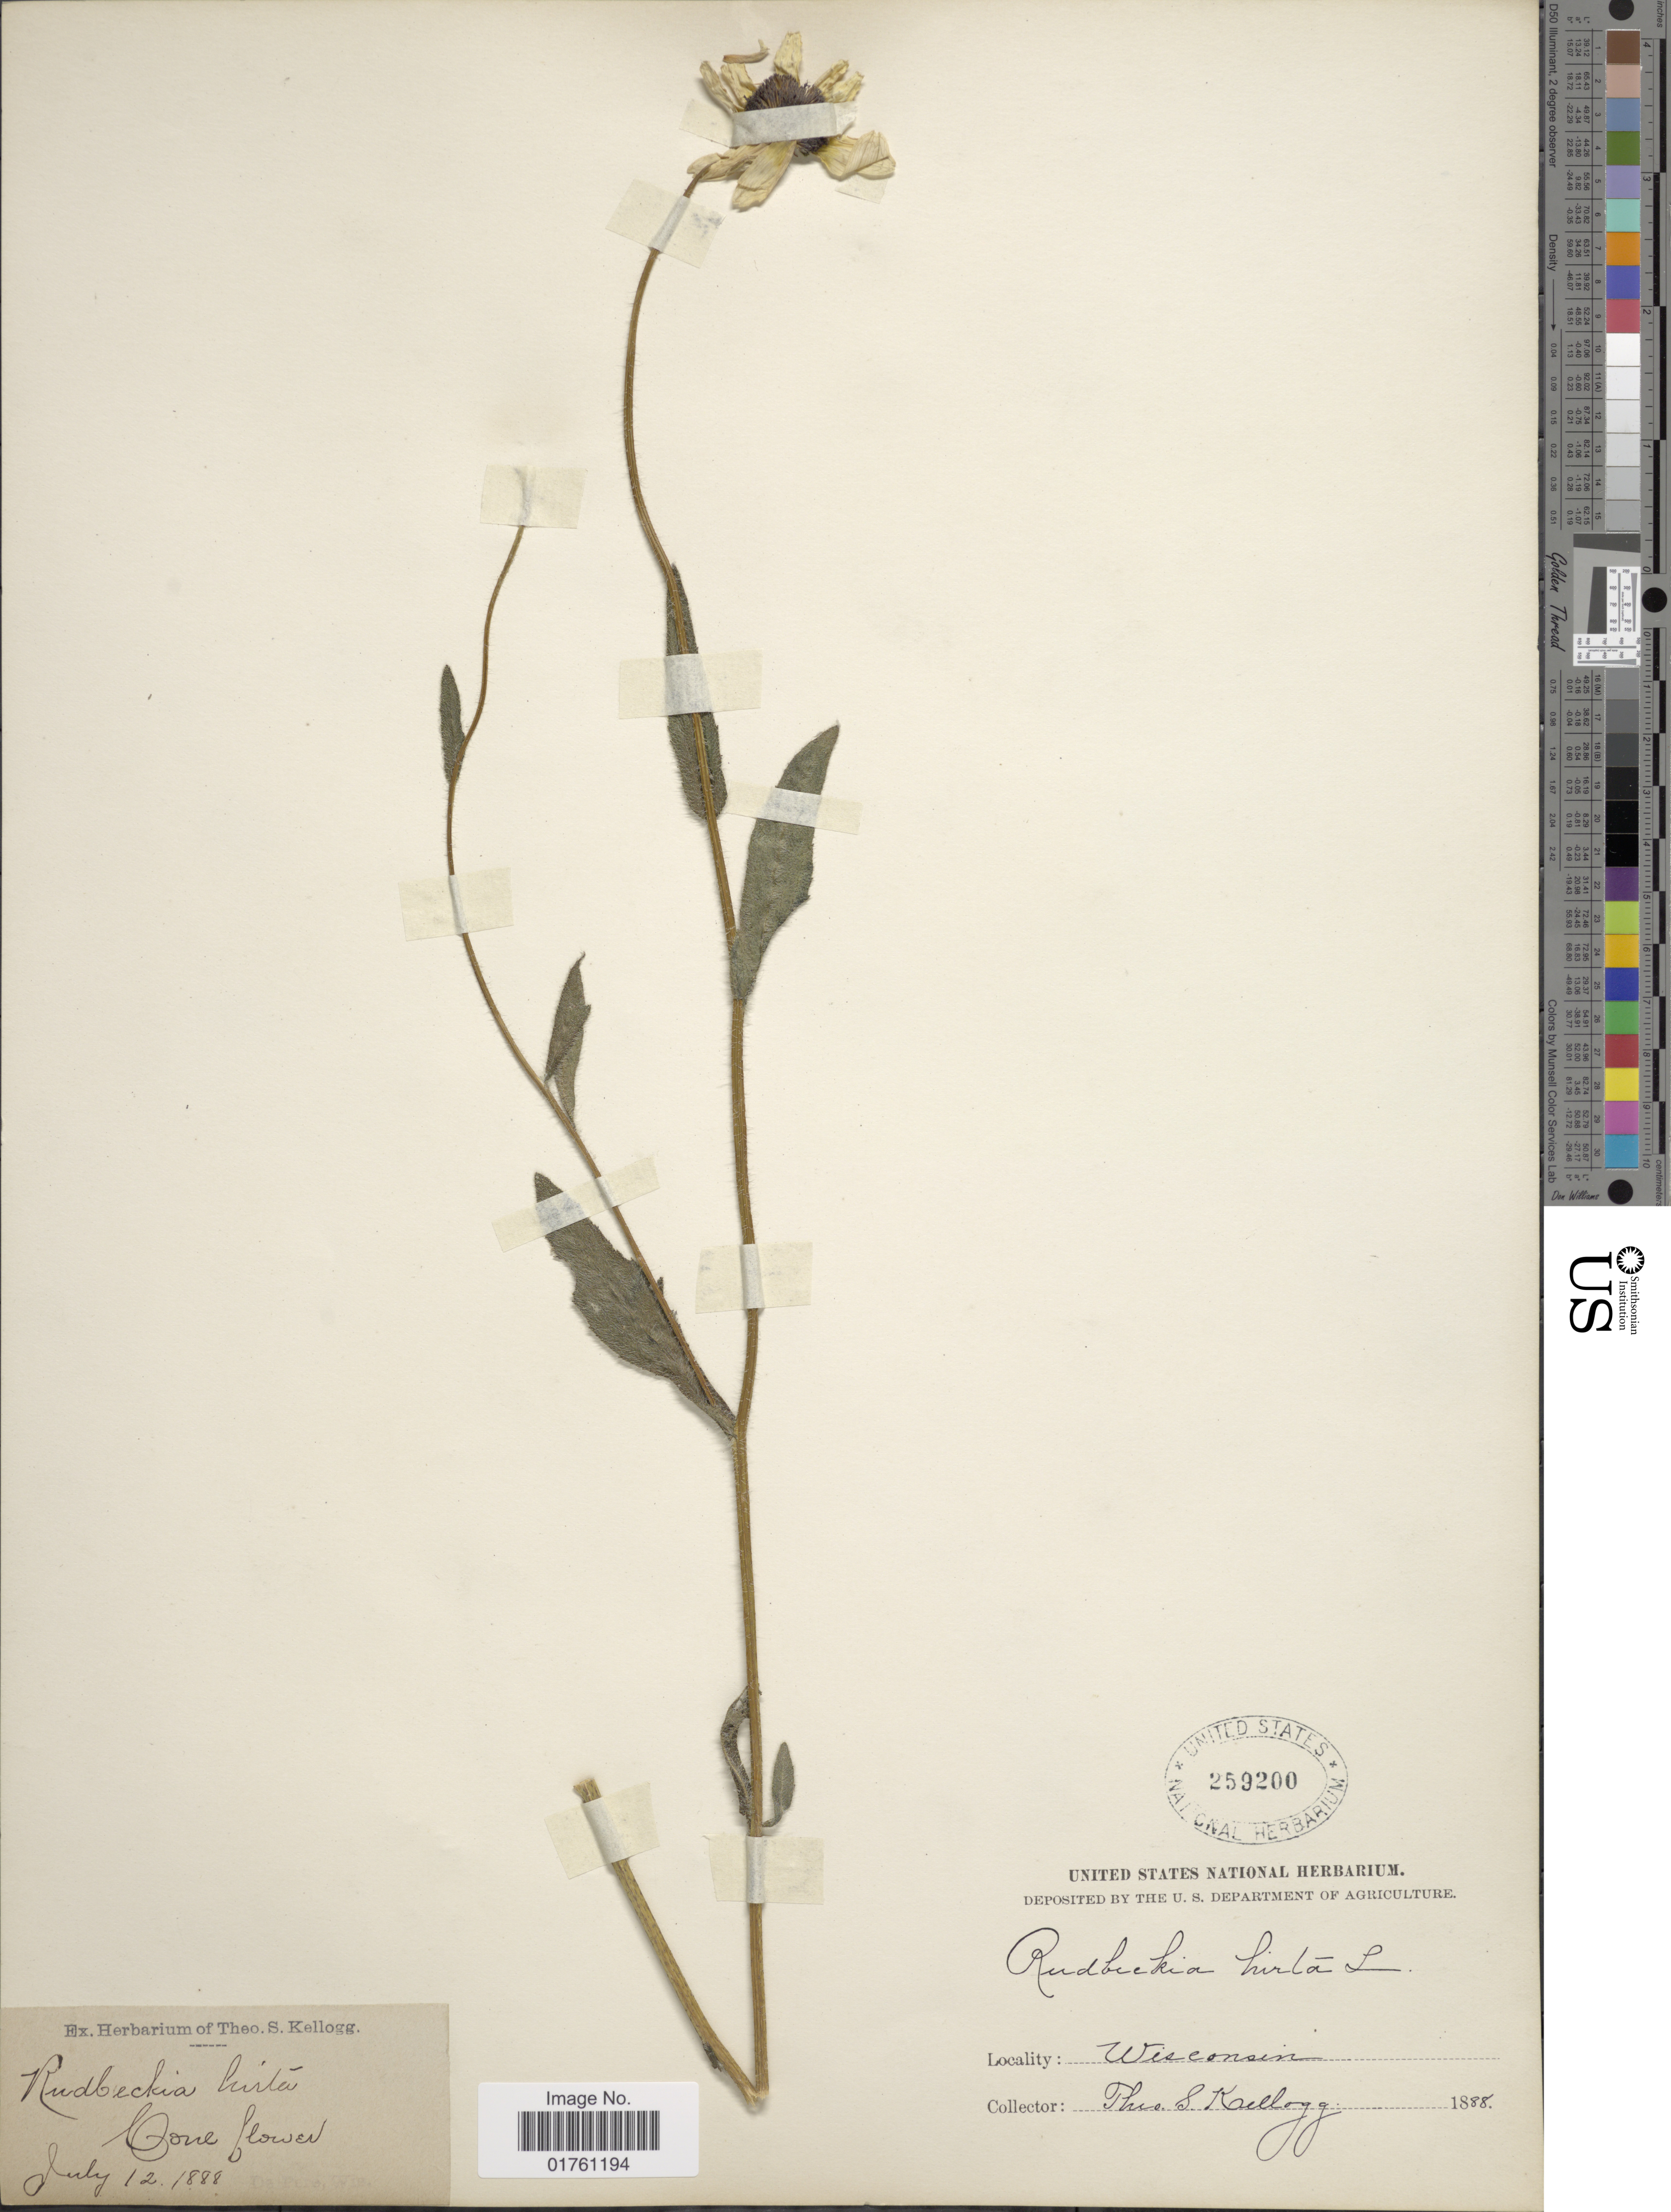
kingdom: Plantae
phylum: Tracheophyta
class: Magnoliopsida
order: Asterales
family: Asteraceae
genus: Rudbeckia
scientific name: Rudbeckia hirta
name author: L.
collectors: T. S. Kellogg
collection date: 1888-07-12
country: United States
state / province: Wisconsin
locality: Cone Flower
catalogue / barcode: US 259200